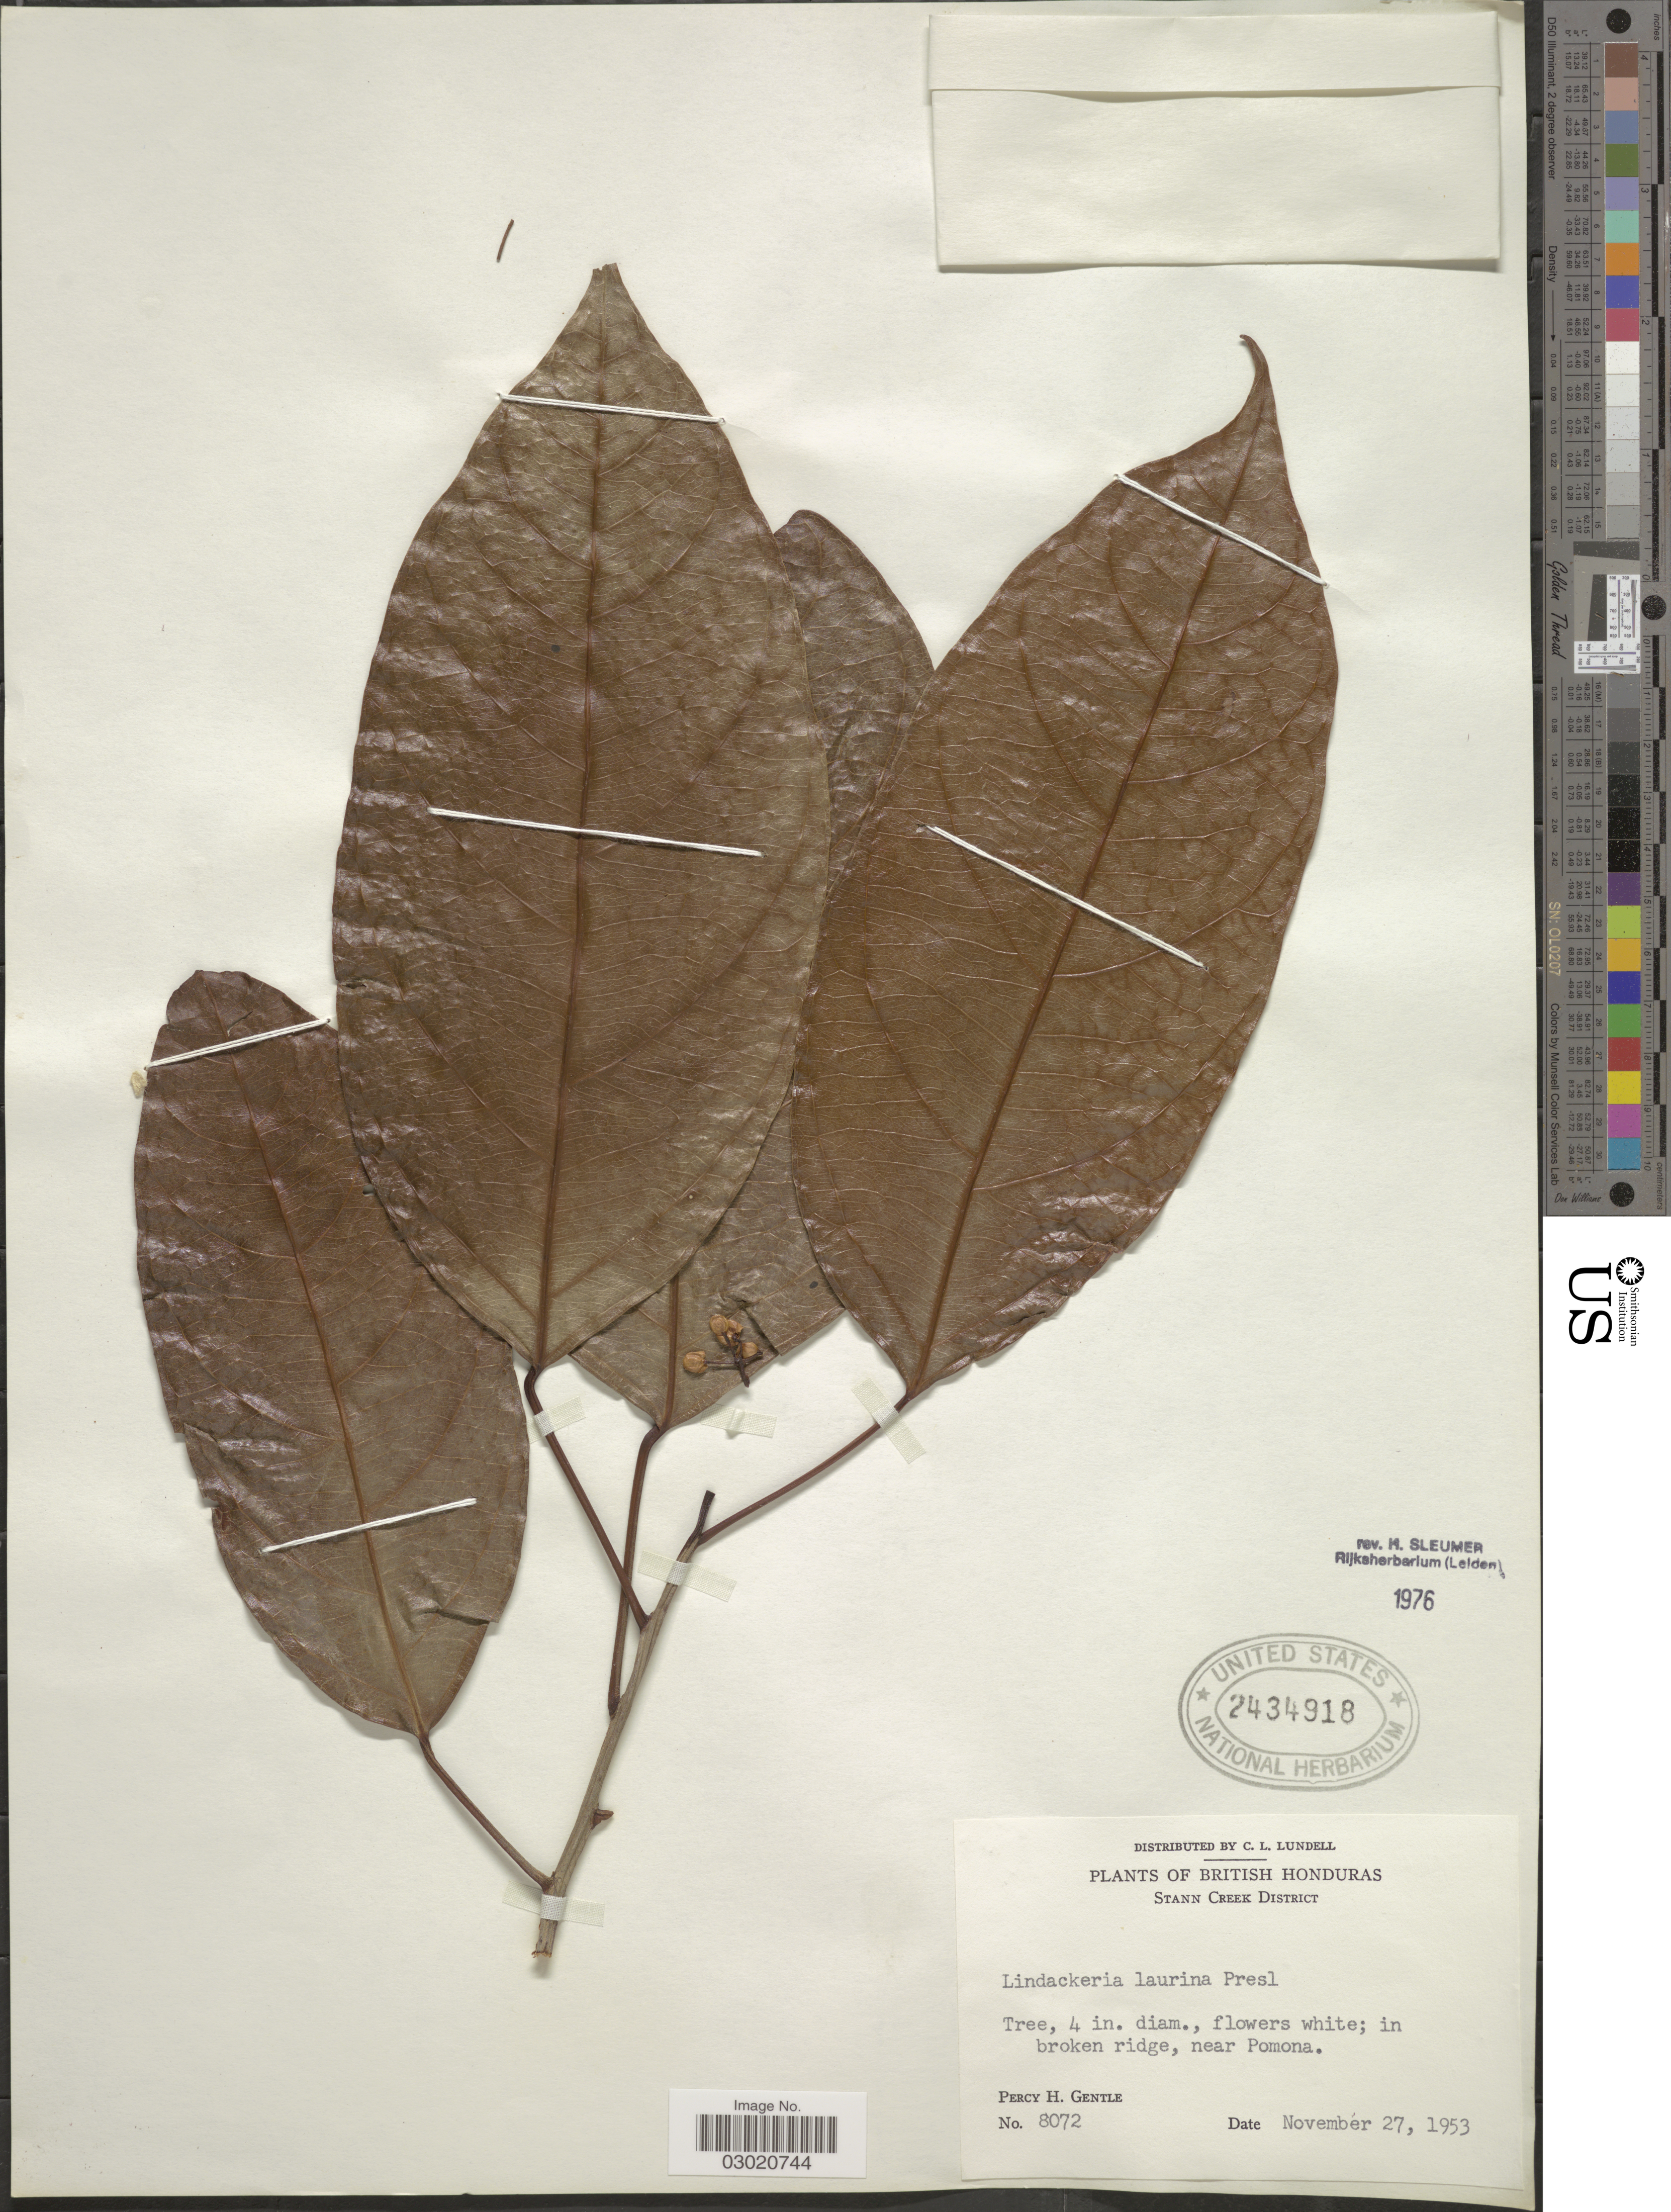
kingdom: Plantae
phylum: Tracheophyta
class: Magnoliopsida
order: Malpighiales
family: Achariaceae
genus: Lindackeria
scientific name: Lindackeria laurina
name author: C. Presl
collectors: P. H. Gentle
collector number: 8072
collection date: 1953-11-27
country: Belize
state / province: Stann Creek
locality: British Honduras, Stann Creek, in broken ridge, near Pomona.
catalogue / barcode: US 2434918